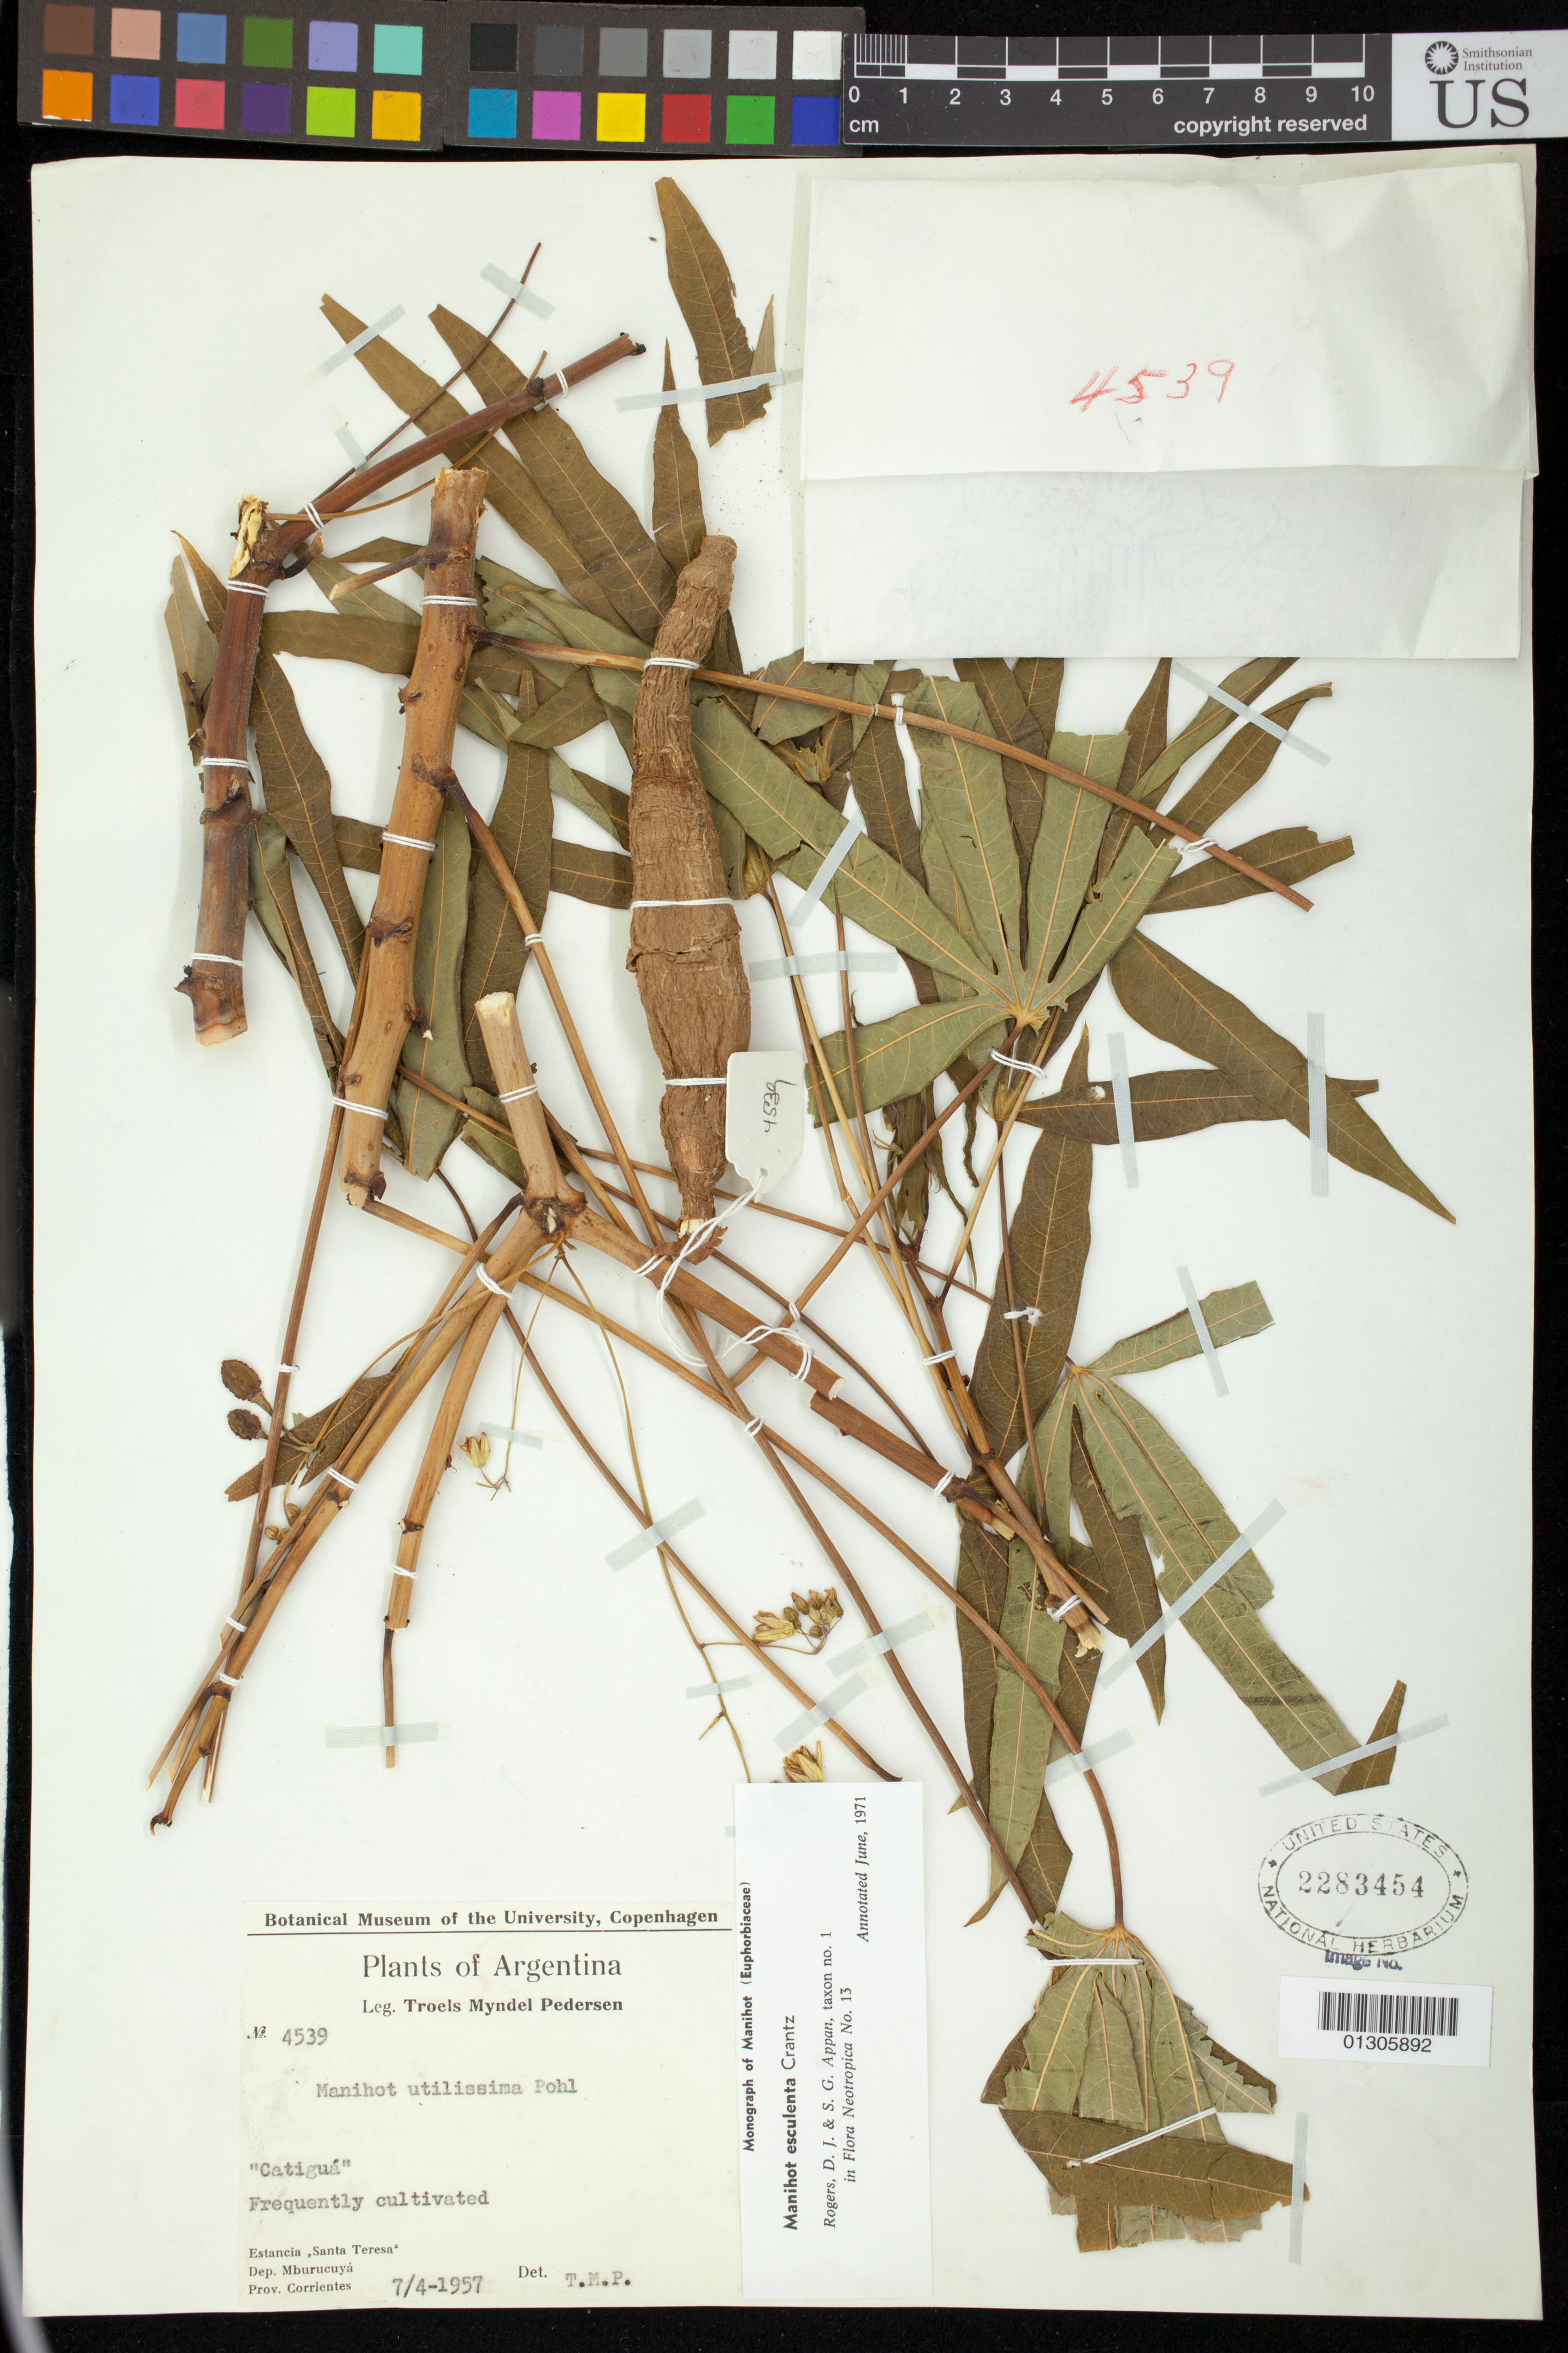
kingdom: Plantae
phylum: Tracheophyta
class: Magnoliopsida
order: Malpighiales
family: Euphorbiaceae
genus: Manihot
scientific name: Manihot esculenta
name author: Crantz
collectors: T. M. Pedersen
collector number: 4539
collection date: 1957-07-04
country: Argentina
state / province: Corrientes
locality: Estancia "Santa Teresa" Dep. Mburucuyá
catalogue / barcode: US 2283454